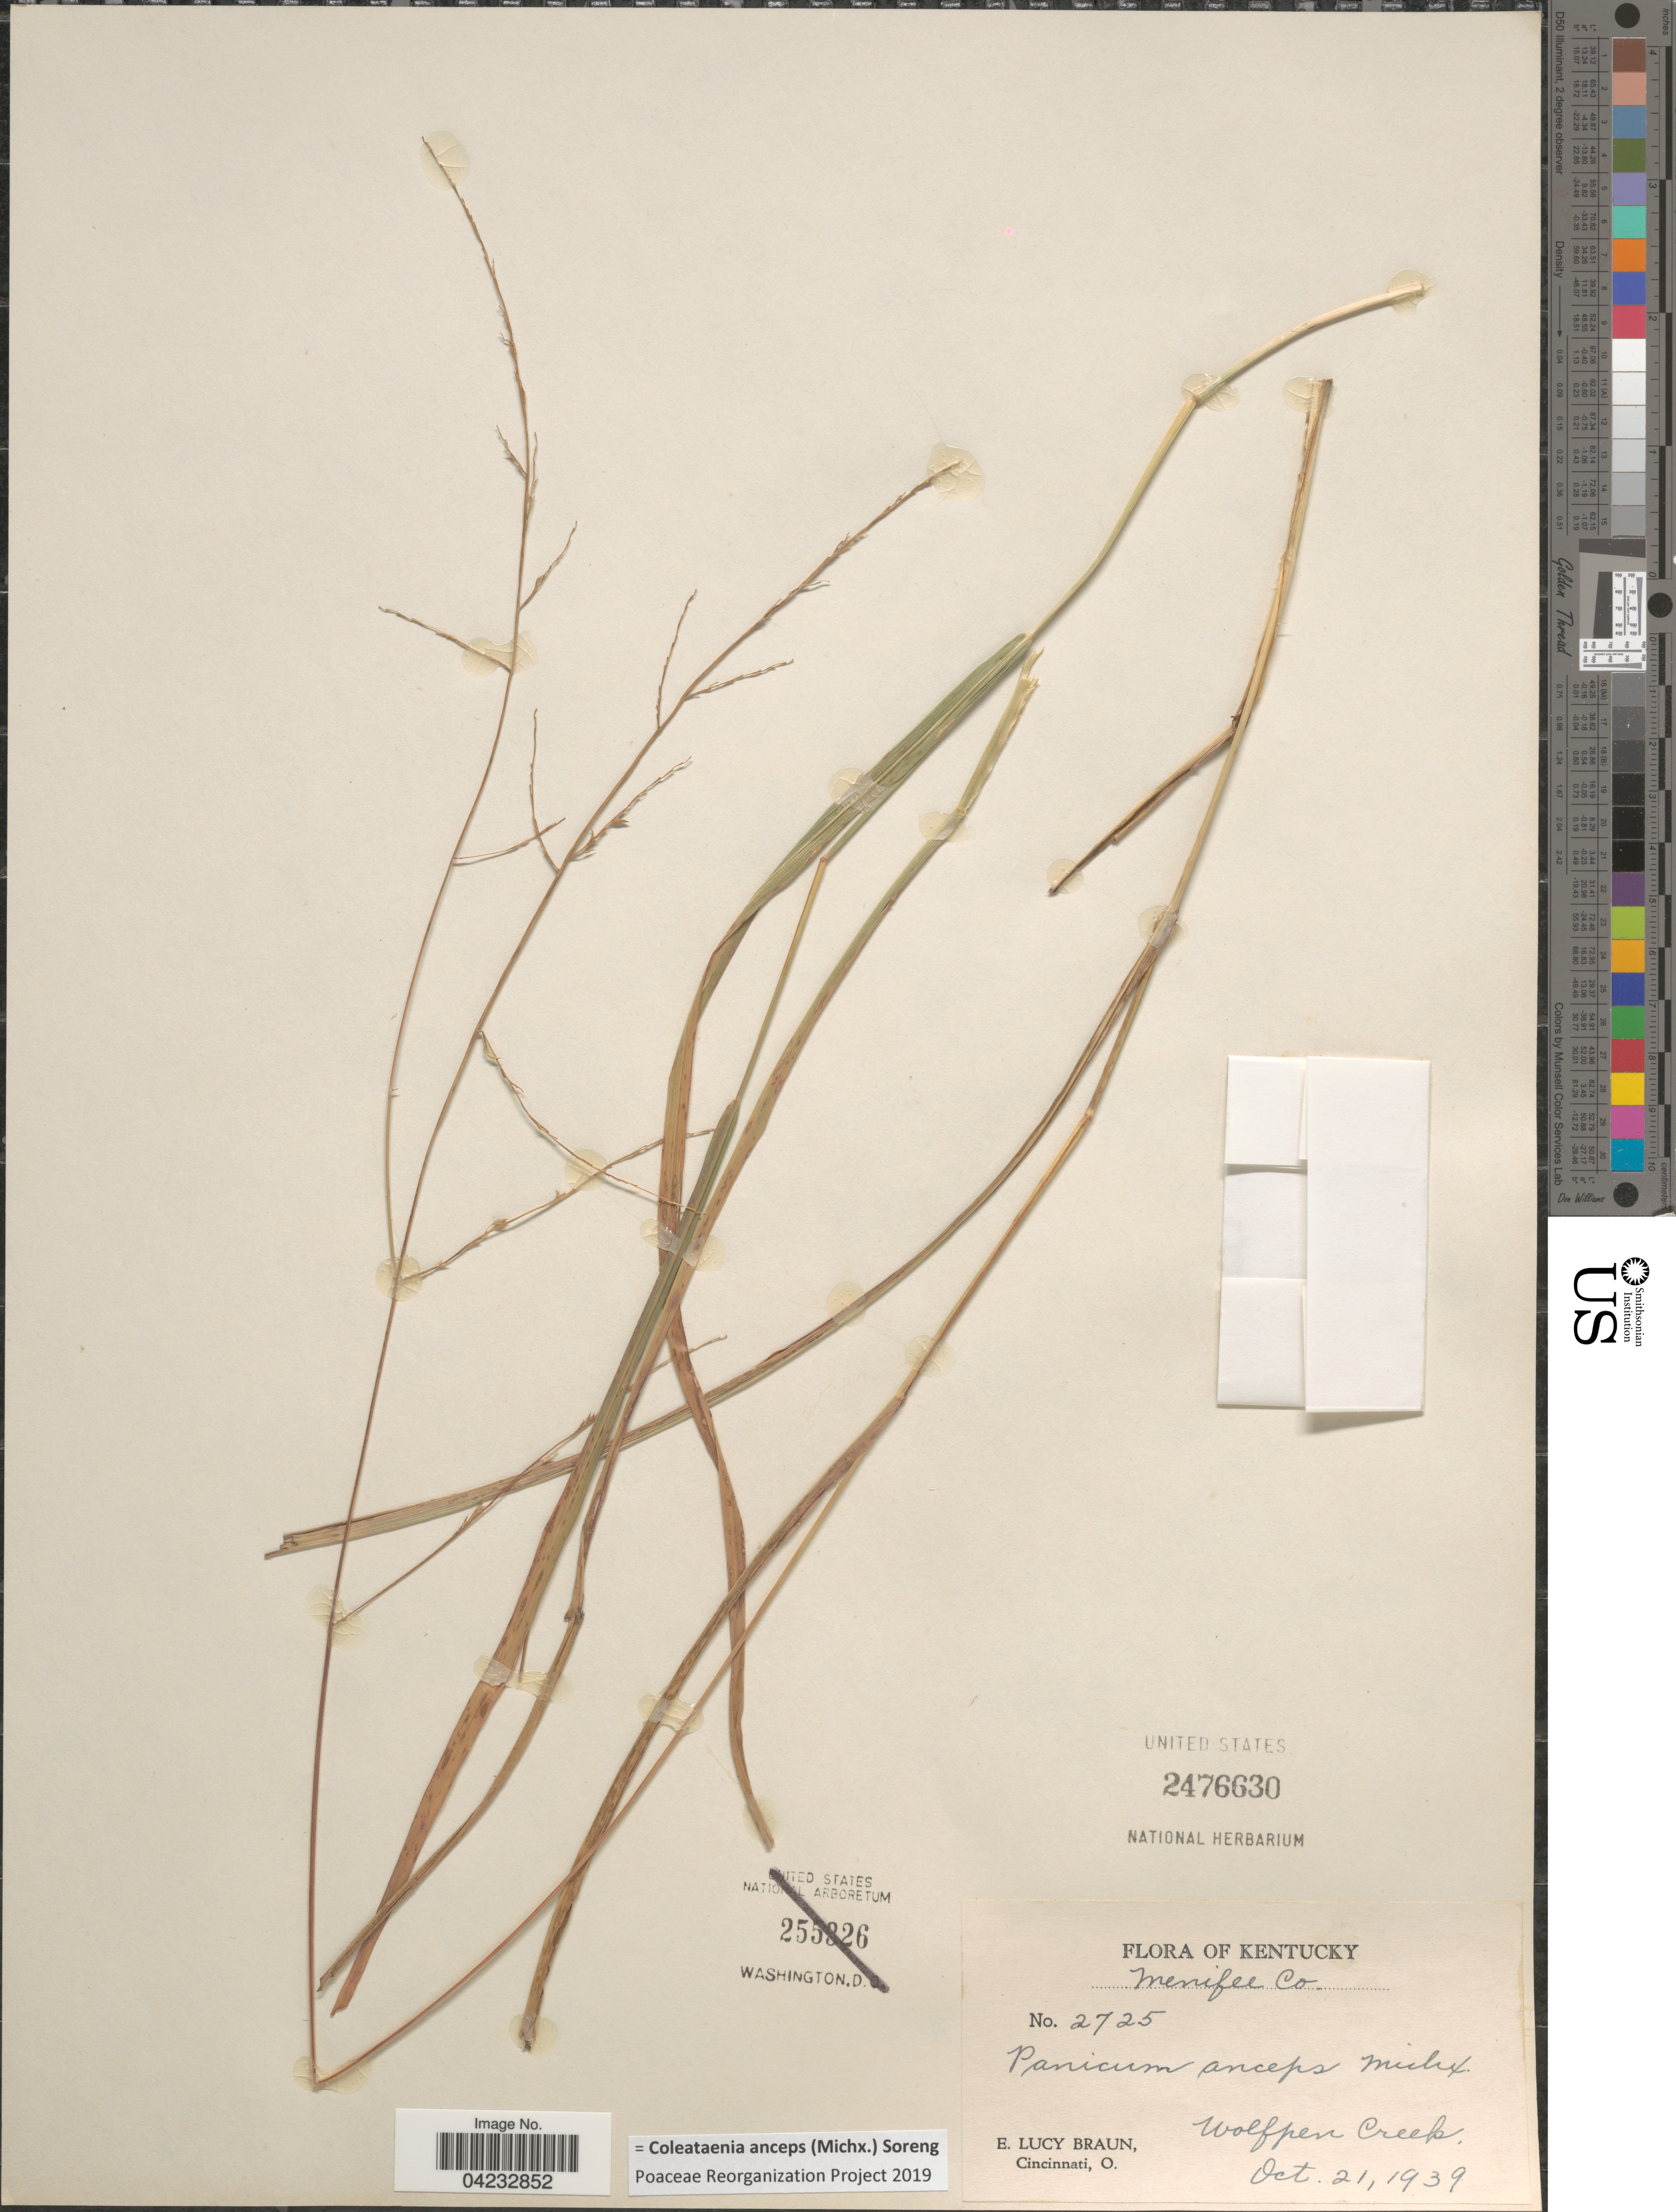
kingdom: Plantae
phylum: Tracheophyta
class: Liliopsida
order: Poales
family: Poaceae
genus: Coleataenia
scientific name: Coleataenia anceps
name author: (Michx.) Soreng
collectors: E. L. Braun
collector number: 2725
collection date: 1939-10-21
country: United States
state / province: Kentucky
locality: Menifee Co. Wolfpen Creek.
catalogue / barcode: US 2476630